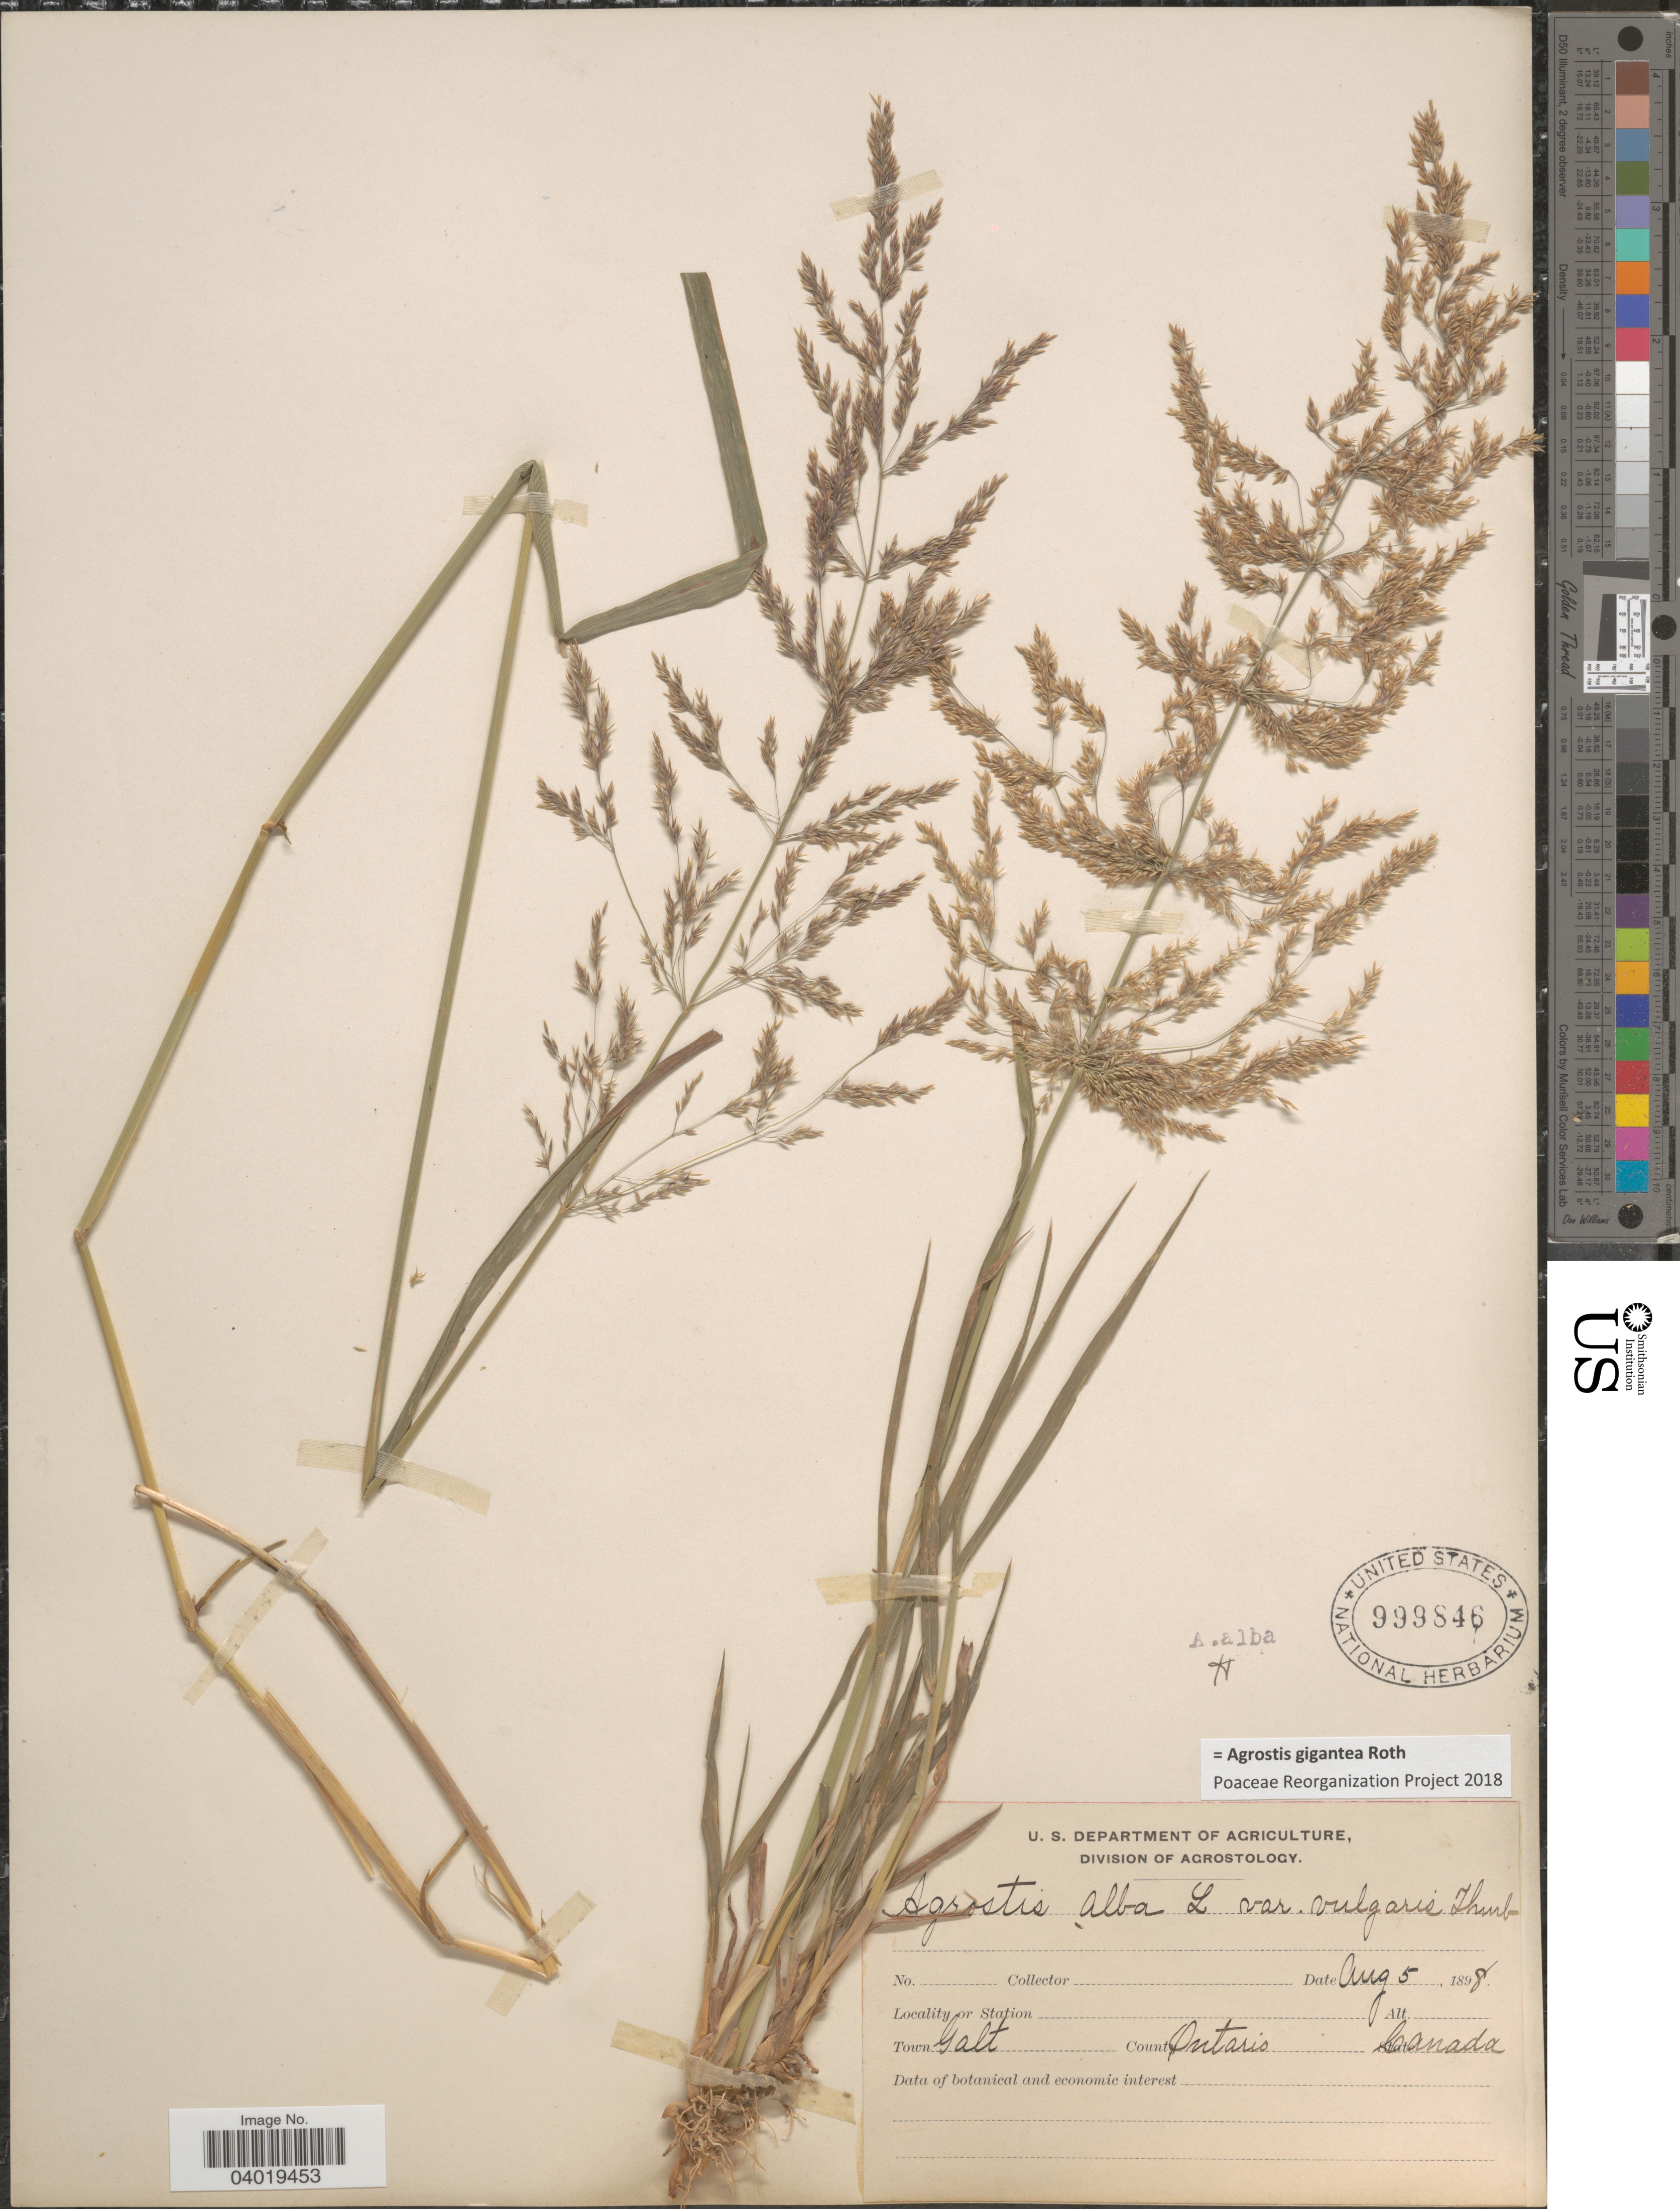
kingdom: Plantae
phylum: Tracheophyta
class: Liliopsida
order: Poales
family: Poaceae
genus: Agrostis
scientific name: Agrostis gigantea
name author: Roth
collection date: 1898-08-05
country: Canada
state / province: Ontario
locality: Town Galt. County Ontario.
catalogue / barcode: US 999846